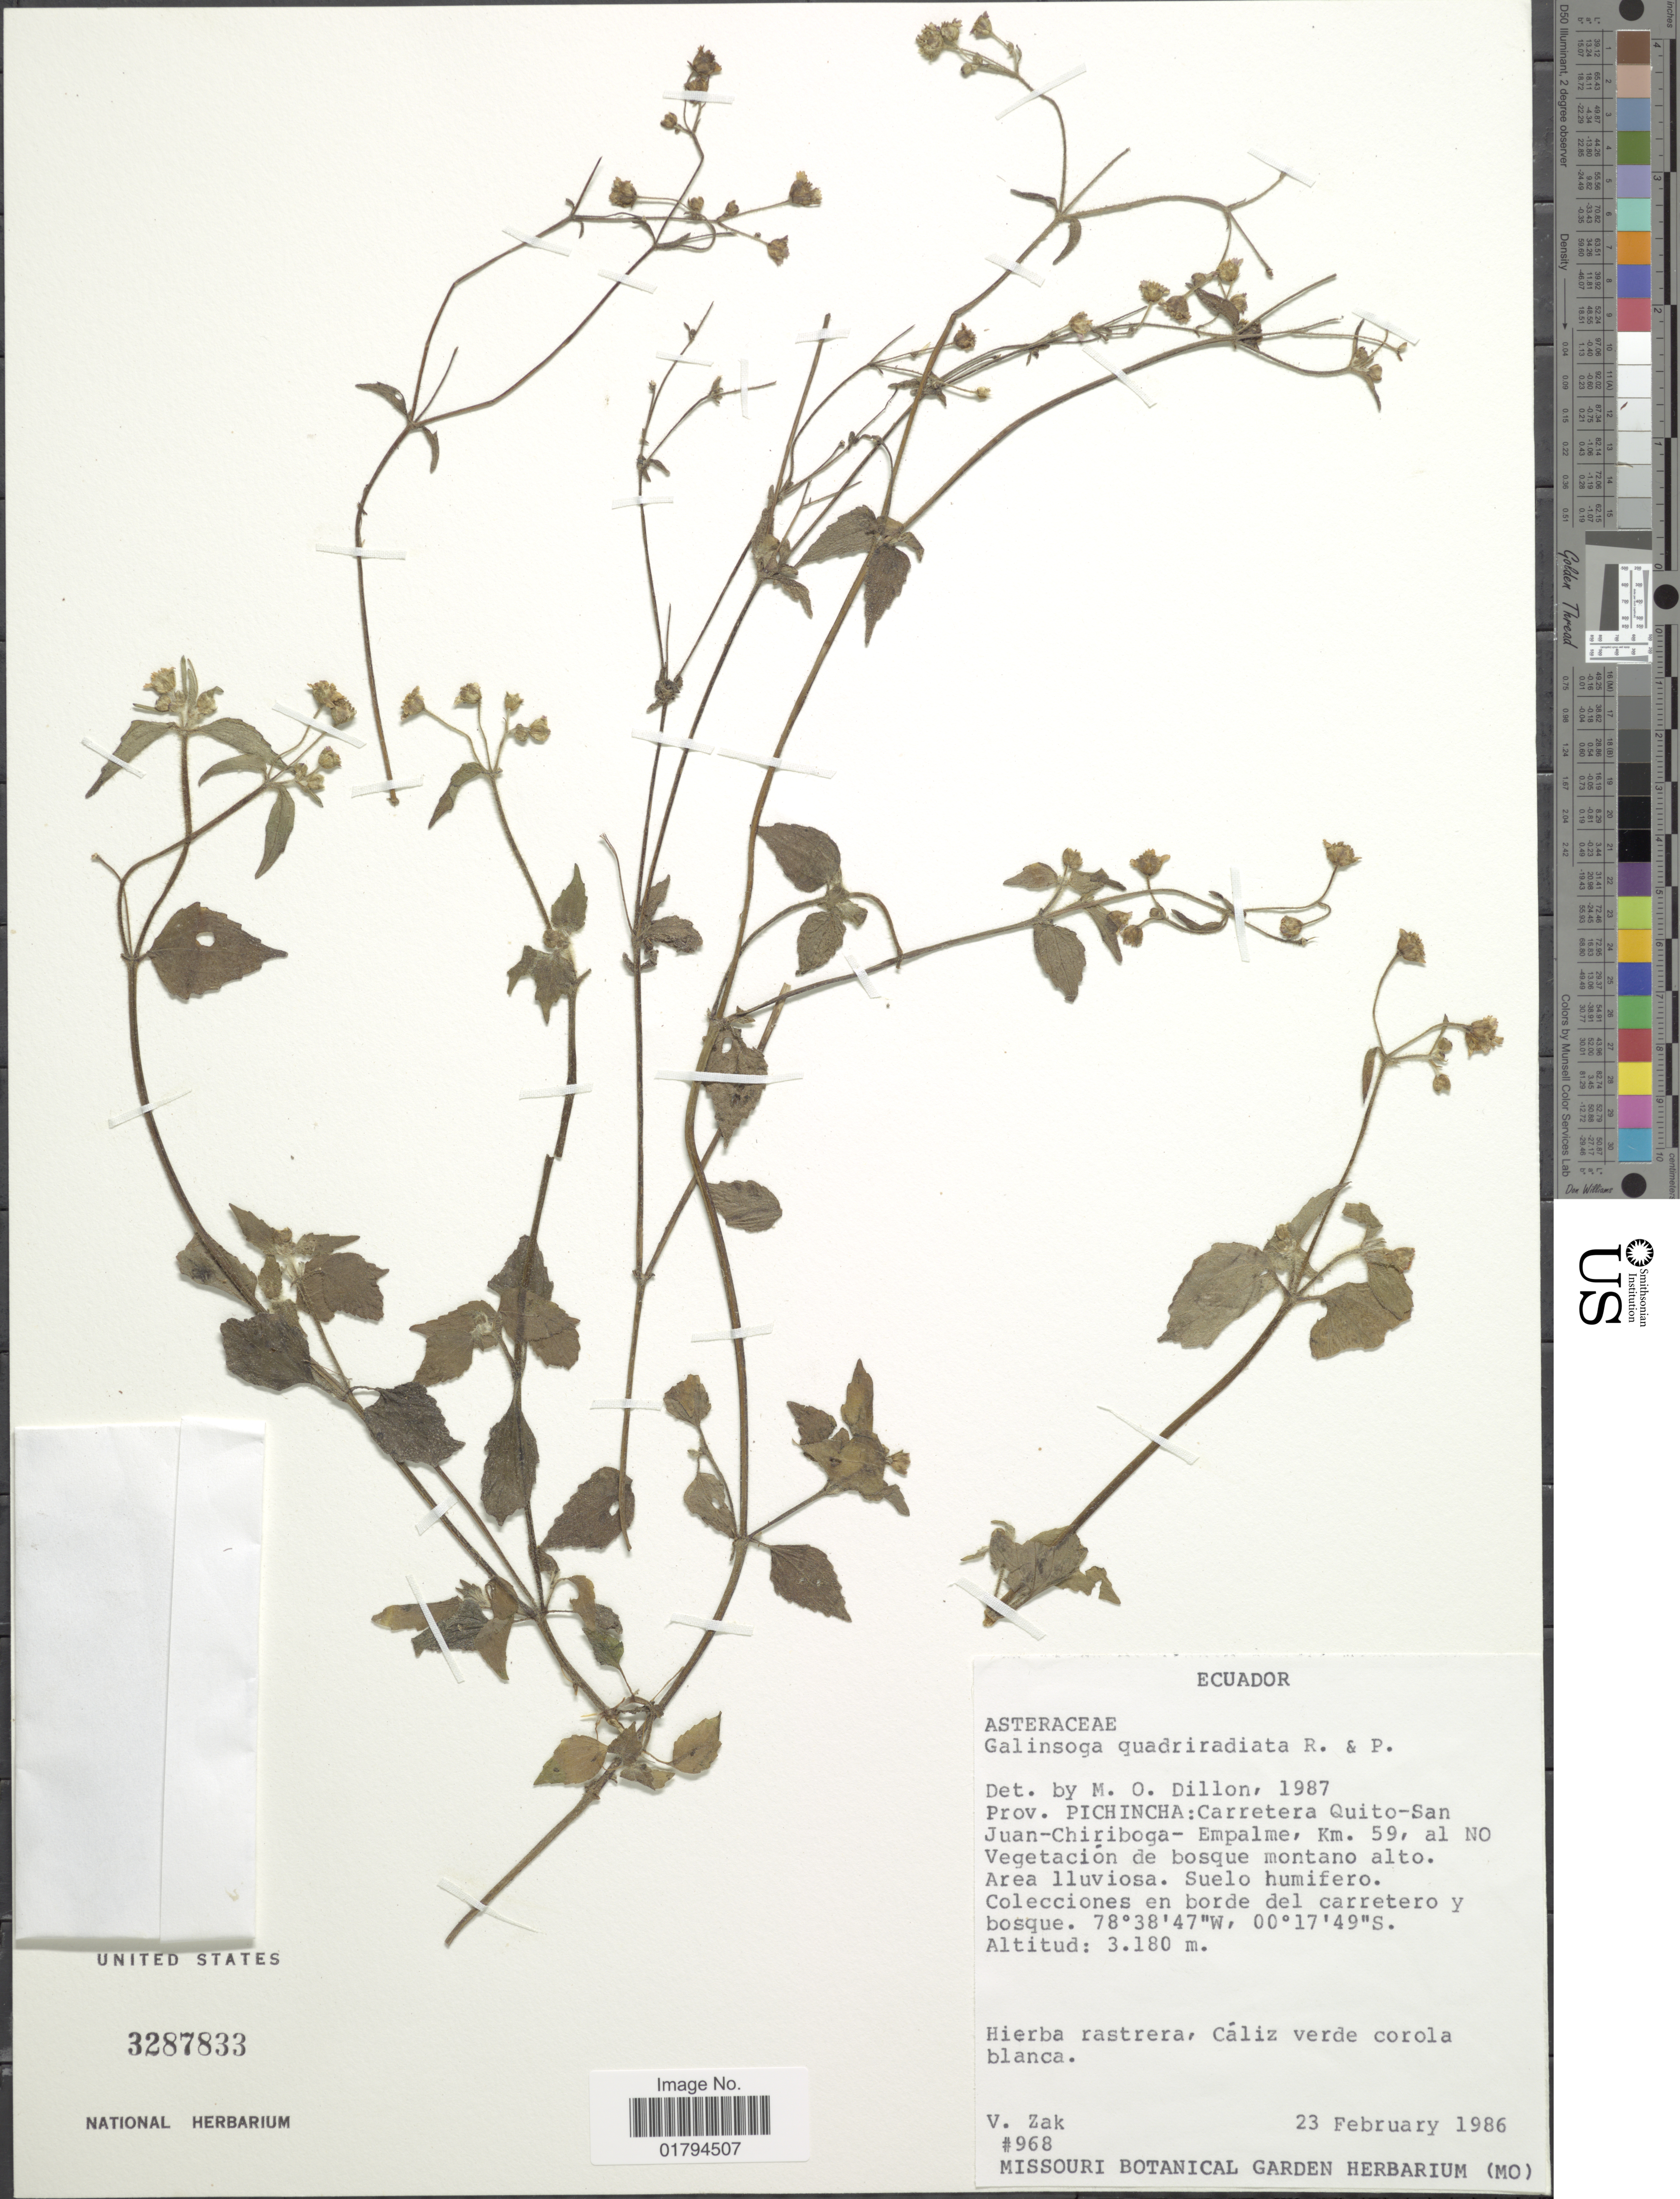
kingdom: Plantae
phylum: Tracheophyta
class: Magnoliopsida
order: Asterales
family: Asteraceae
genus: Galinsoga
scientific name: Galinsoga quadriradiata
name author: Ruiz & Pav.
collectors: V. Zak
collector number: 968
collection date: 1986-02-23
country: Ecuador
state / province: Pichincha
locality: Carretera Quito-San Juan-Chirboga- Empalme, Km. 59, al NO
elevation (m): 3180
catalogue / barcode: US 3287833